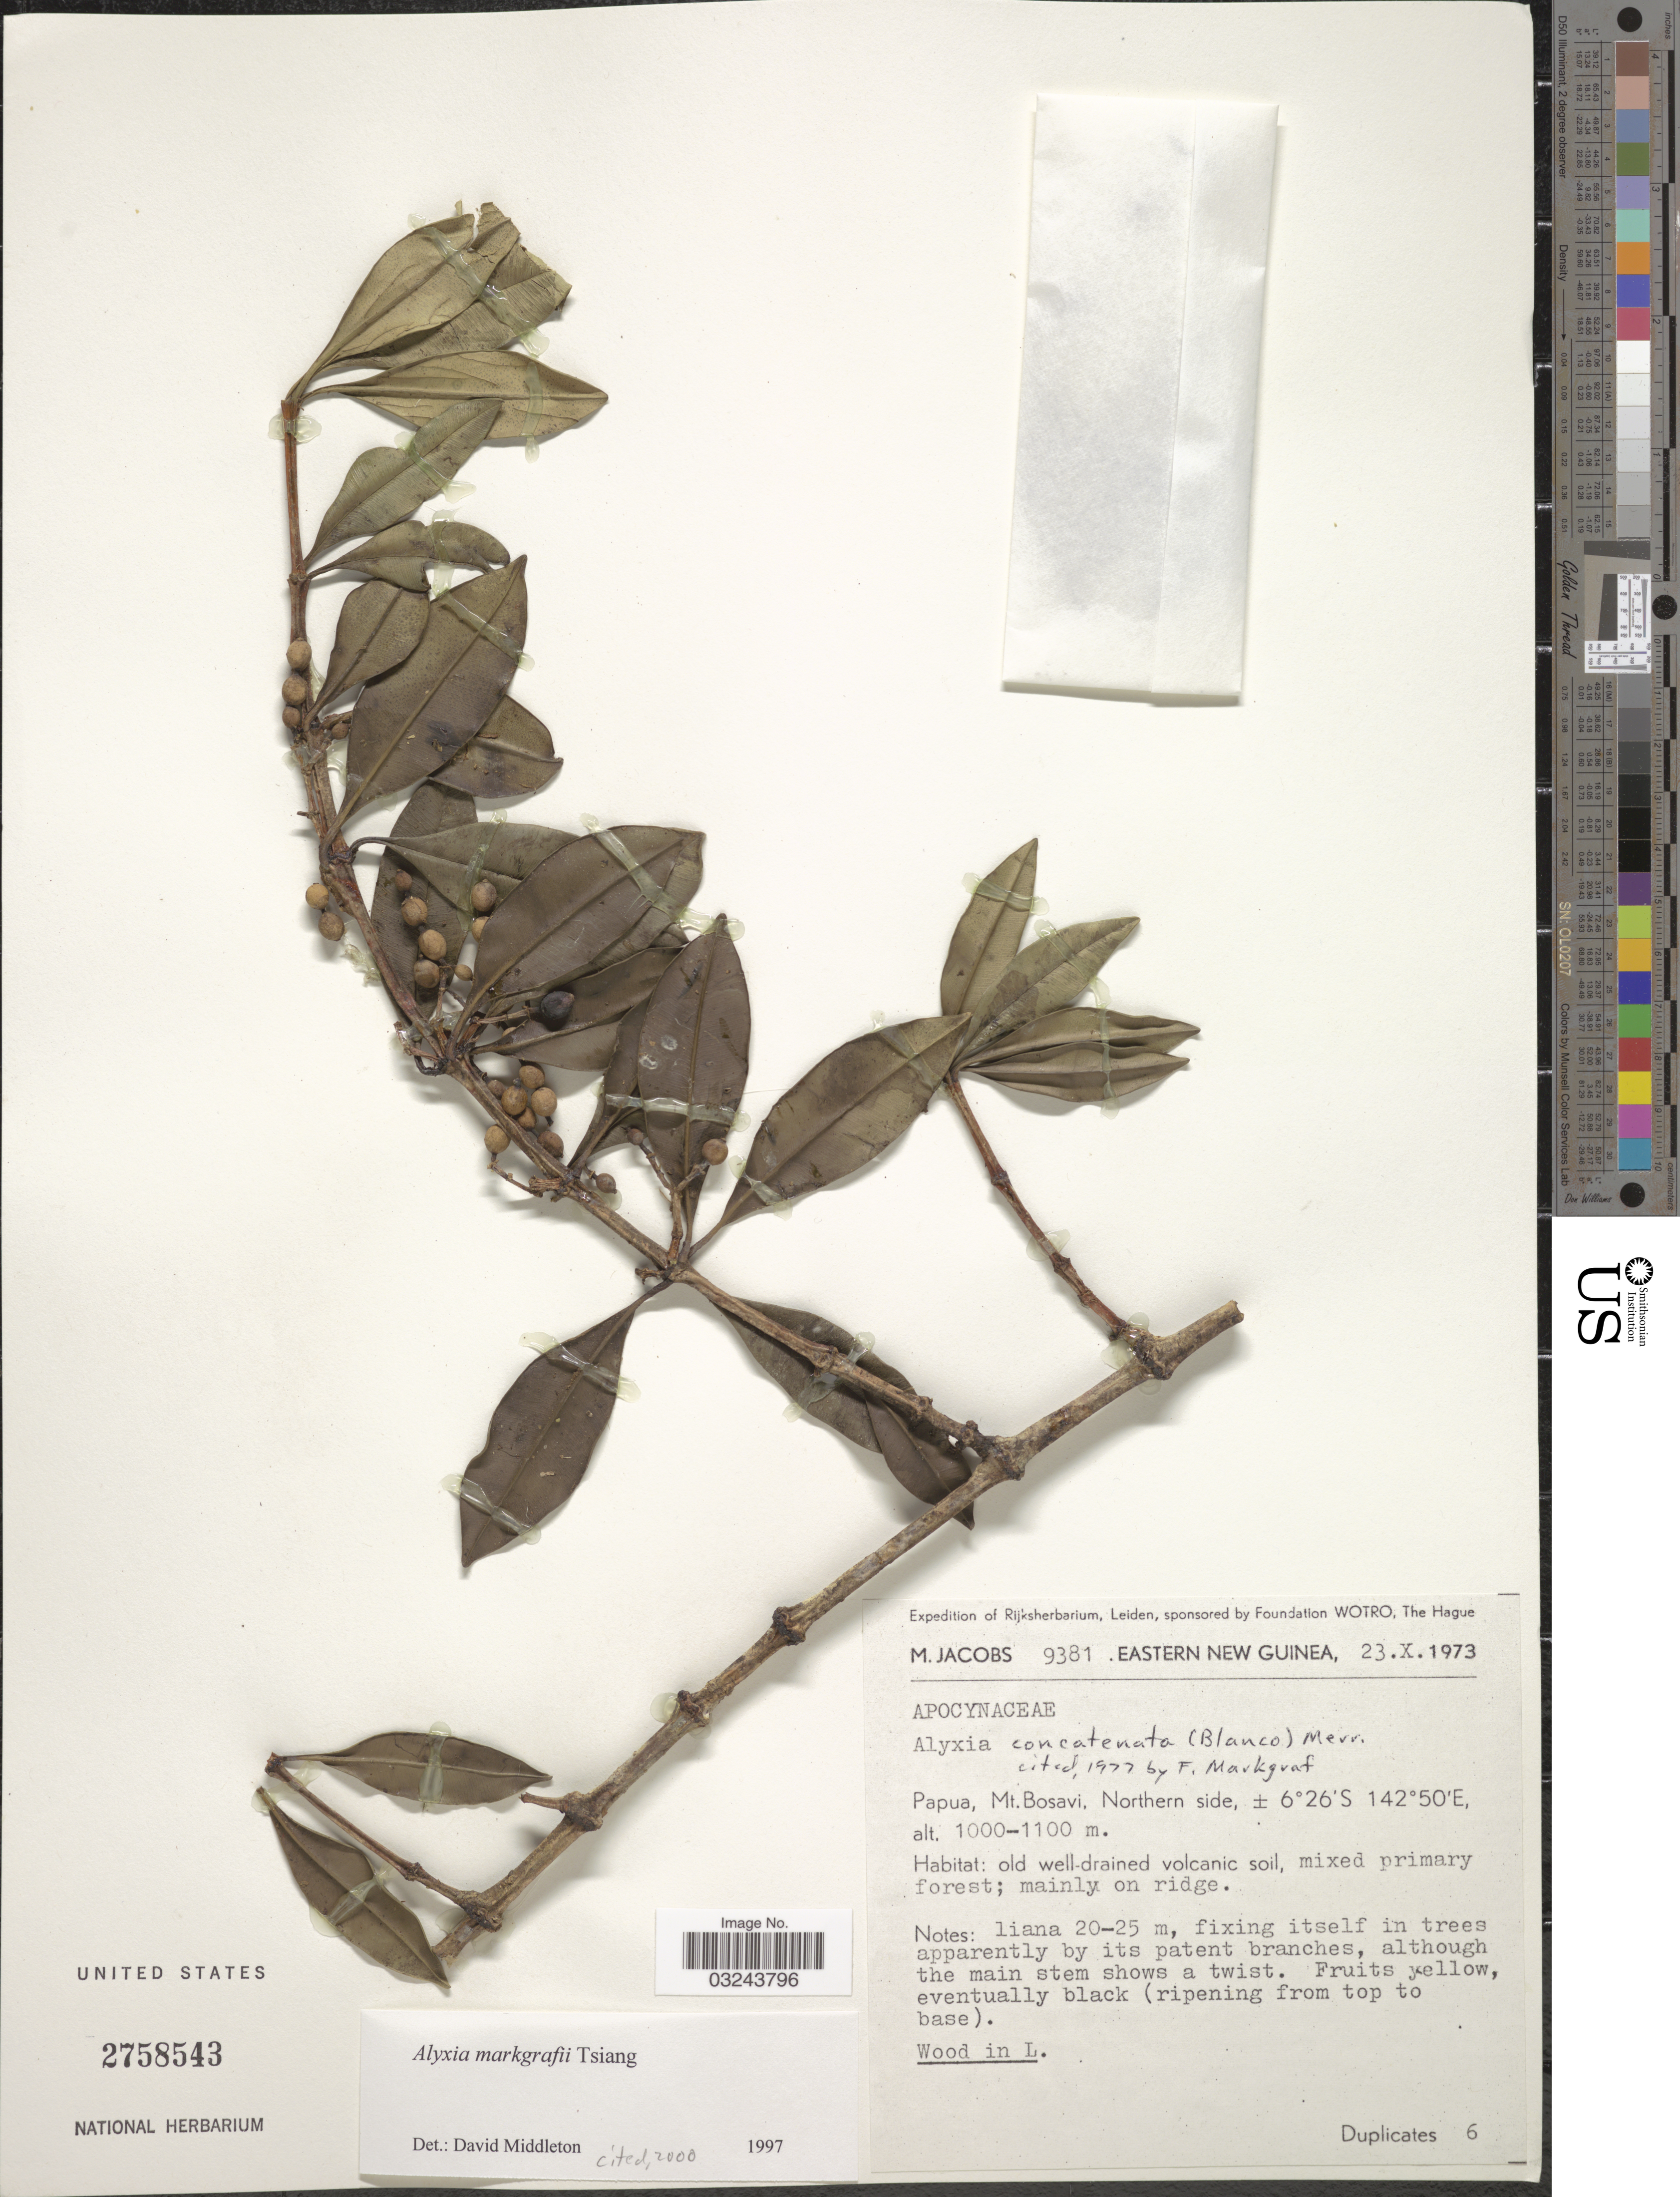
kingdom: Plantae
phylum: Tracheophyta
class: Magnoliopsida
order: Gentianales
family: Apocynaceae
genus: Alyxia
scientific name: Alyxia markgrafii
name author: Tsiang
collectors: M. Jacobs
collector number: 9381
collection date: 1973-10-23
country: Papua New Guinea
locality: Eastern New Guinea. Papua, Mt. Bosavi, Northern side.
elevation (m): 1000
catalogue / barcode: US 2758543